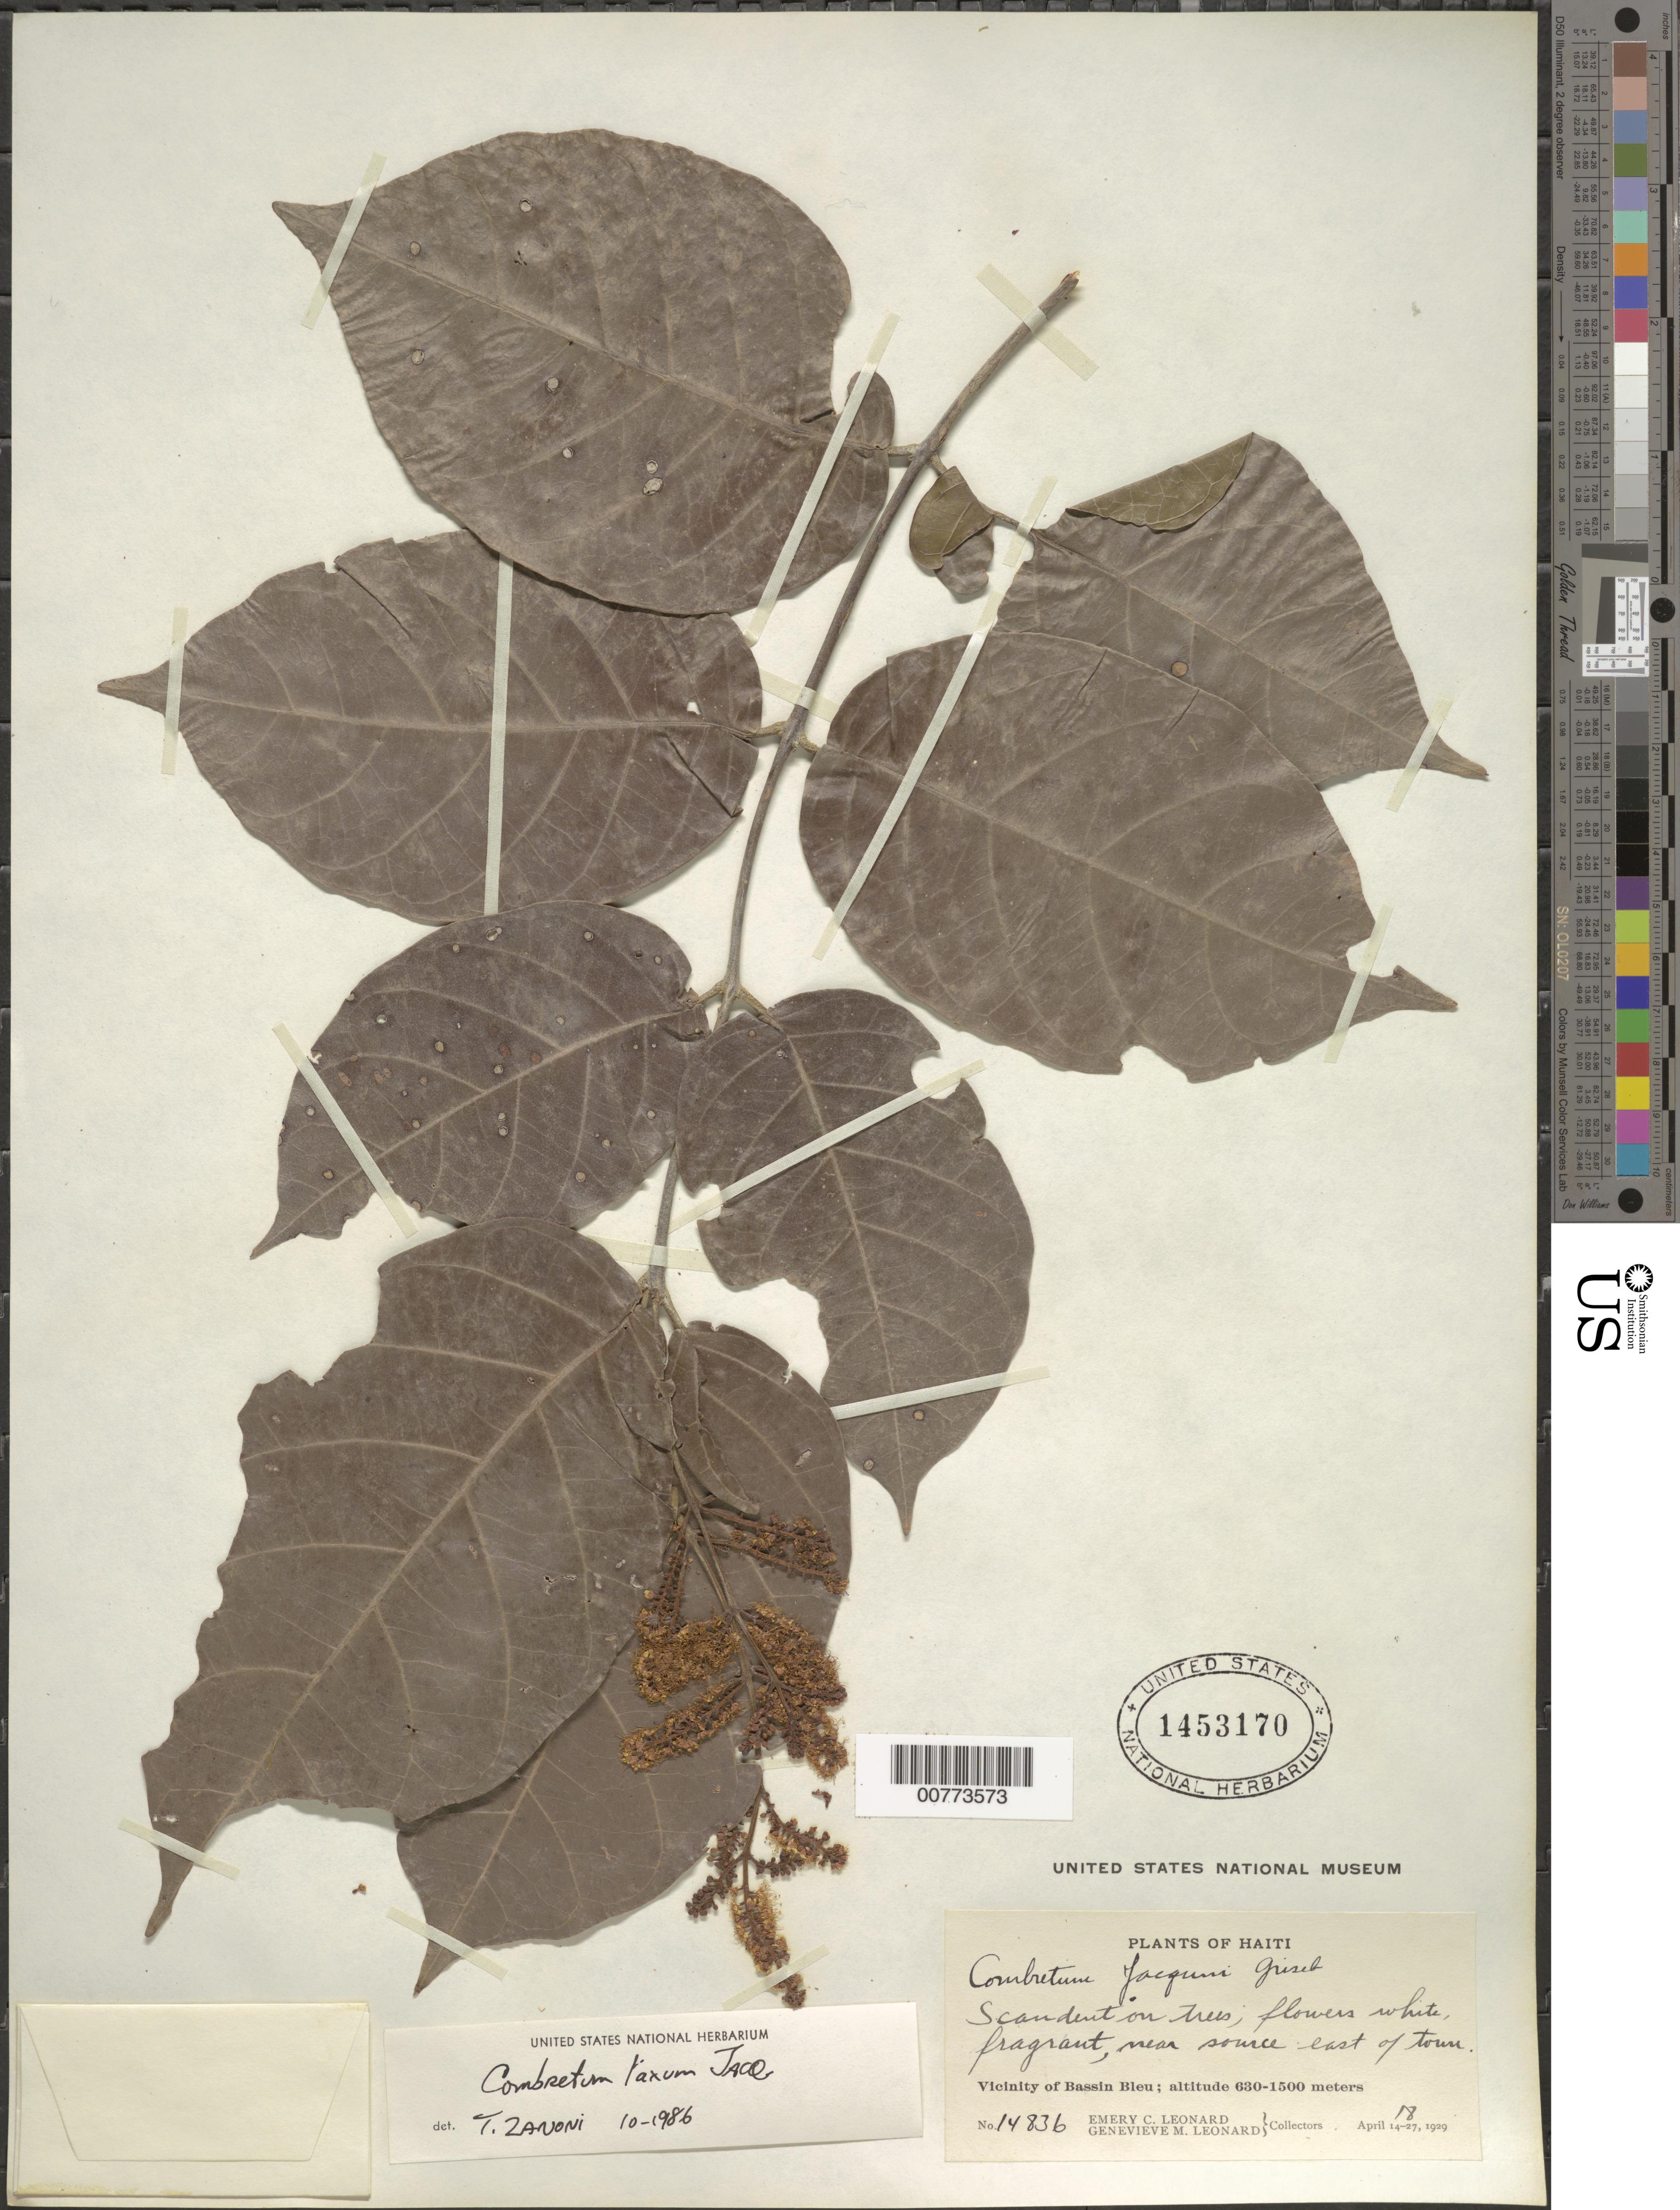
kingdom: Plantae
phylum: Tracheophyta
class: Magnoliopsida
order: Myrtales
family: Combretaceae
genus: Combretum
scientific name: Combretum laxum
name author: Jacq.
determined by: Zanoni, T. A., (NY), New York Botanical Garden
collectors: E. C. Leonard & G. M. Leonard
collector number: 14836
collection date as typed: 18 Apr 1929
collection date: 1929-04-18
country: Haiti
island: Hispaniola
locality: Vicinity of Bassin Bleu, east of town.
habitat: Near source.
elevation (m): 630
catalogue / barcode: US 1453170